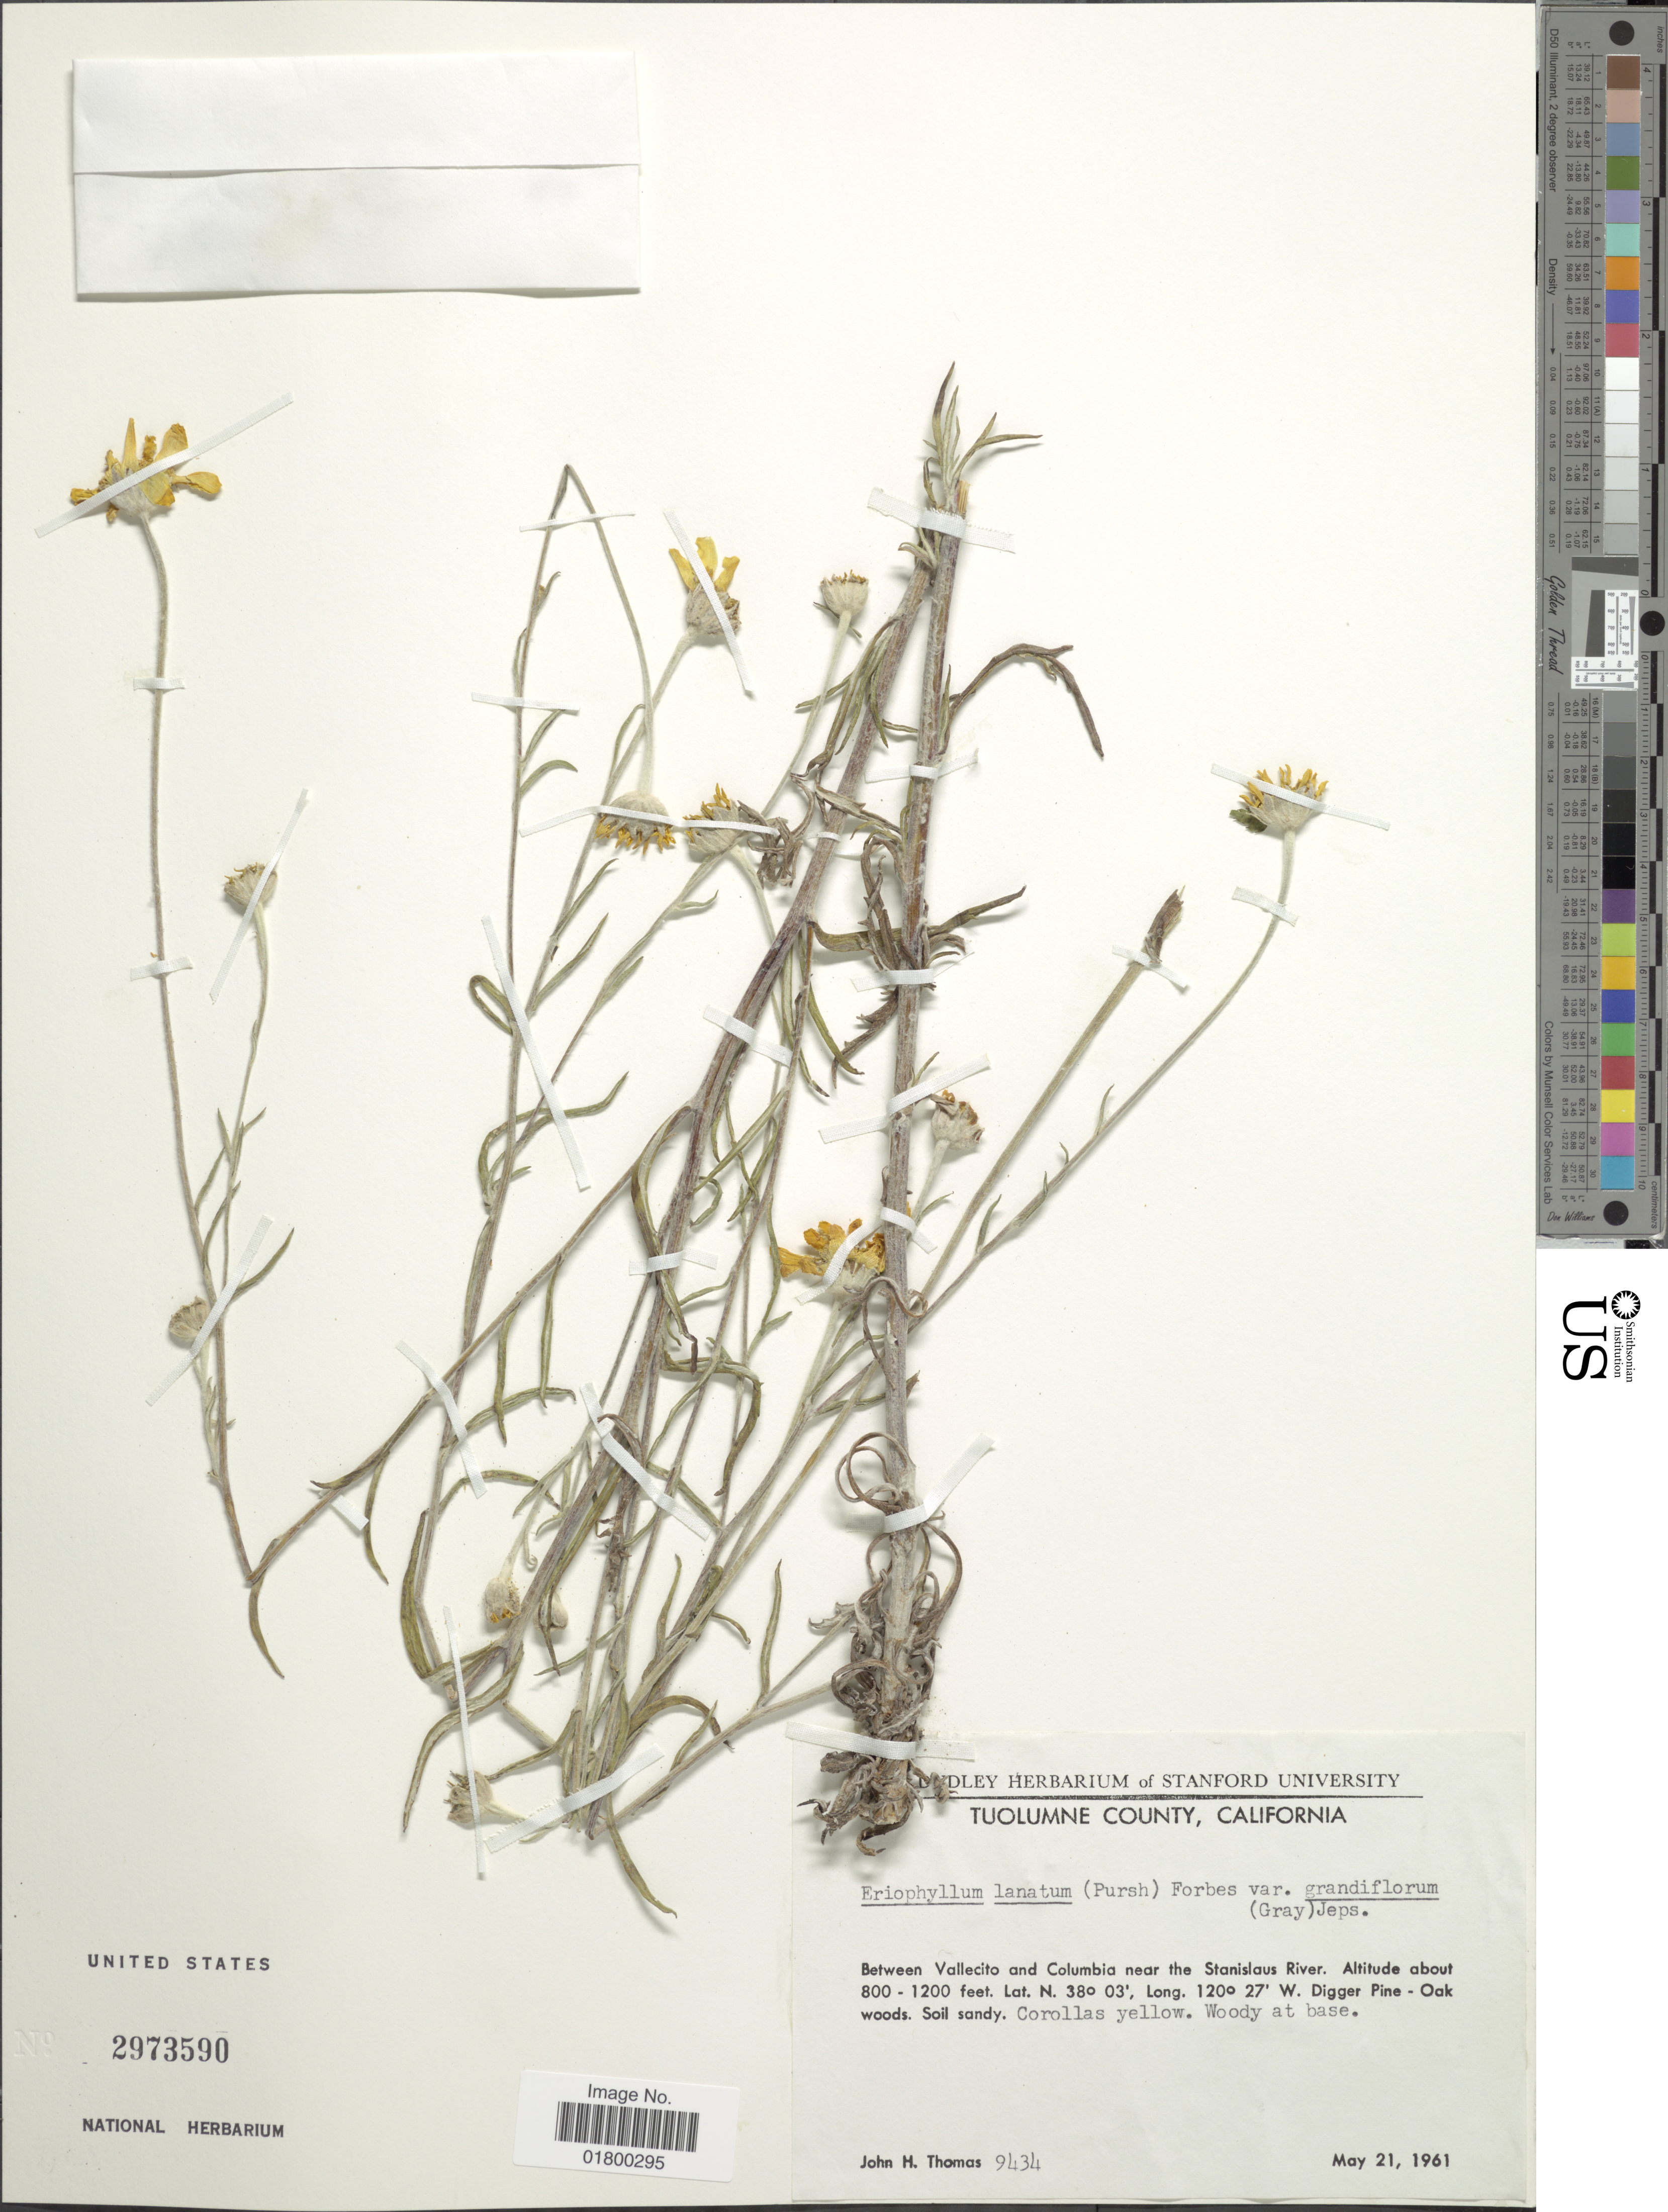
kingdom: Plantae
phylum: Tracheophyta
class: Magnoliopsida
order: Asterales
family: Asteraceae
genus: Eriophyllum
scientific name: Eriophyllum lanatum var. grandiflorum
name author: (A. Gray) Jeps.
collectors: J. H. Thomas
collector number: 9434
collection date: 1961-05-21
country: United States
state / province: California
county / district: Tuolumne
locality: Tualumne County, California, Between Vallecito and Columbia near the Stanislaus River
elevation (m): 244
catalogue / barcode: US 2973590